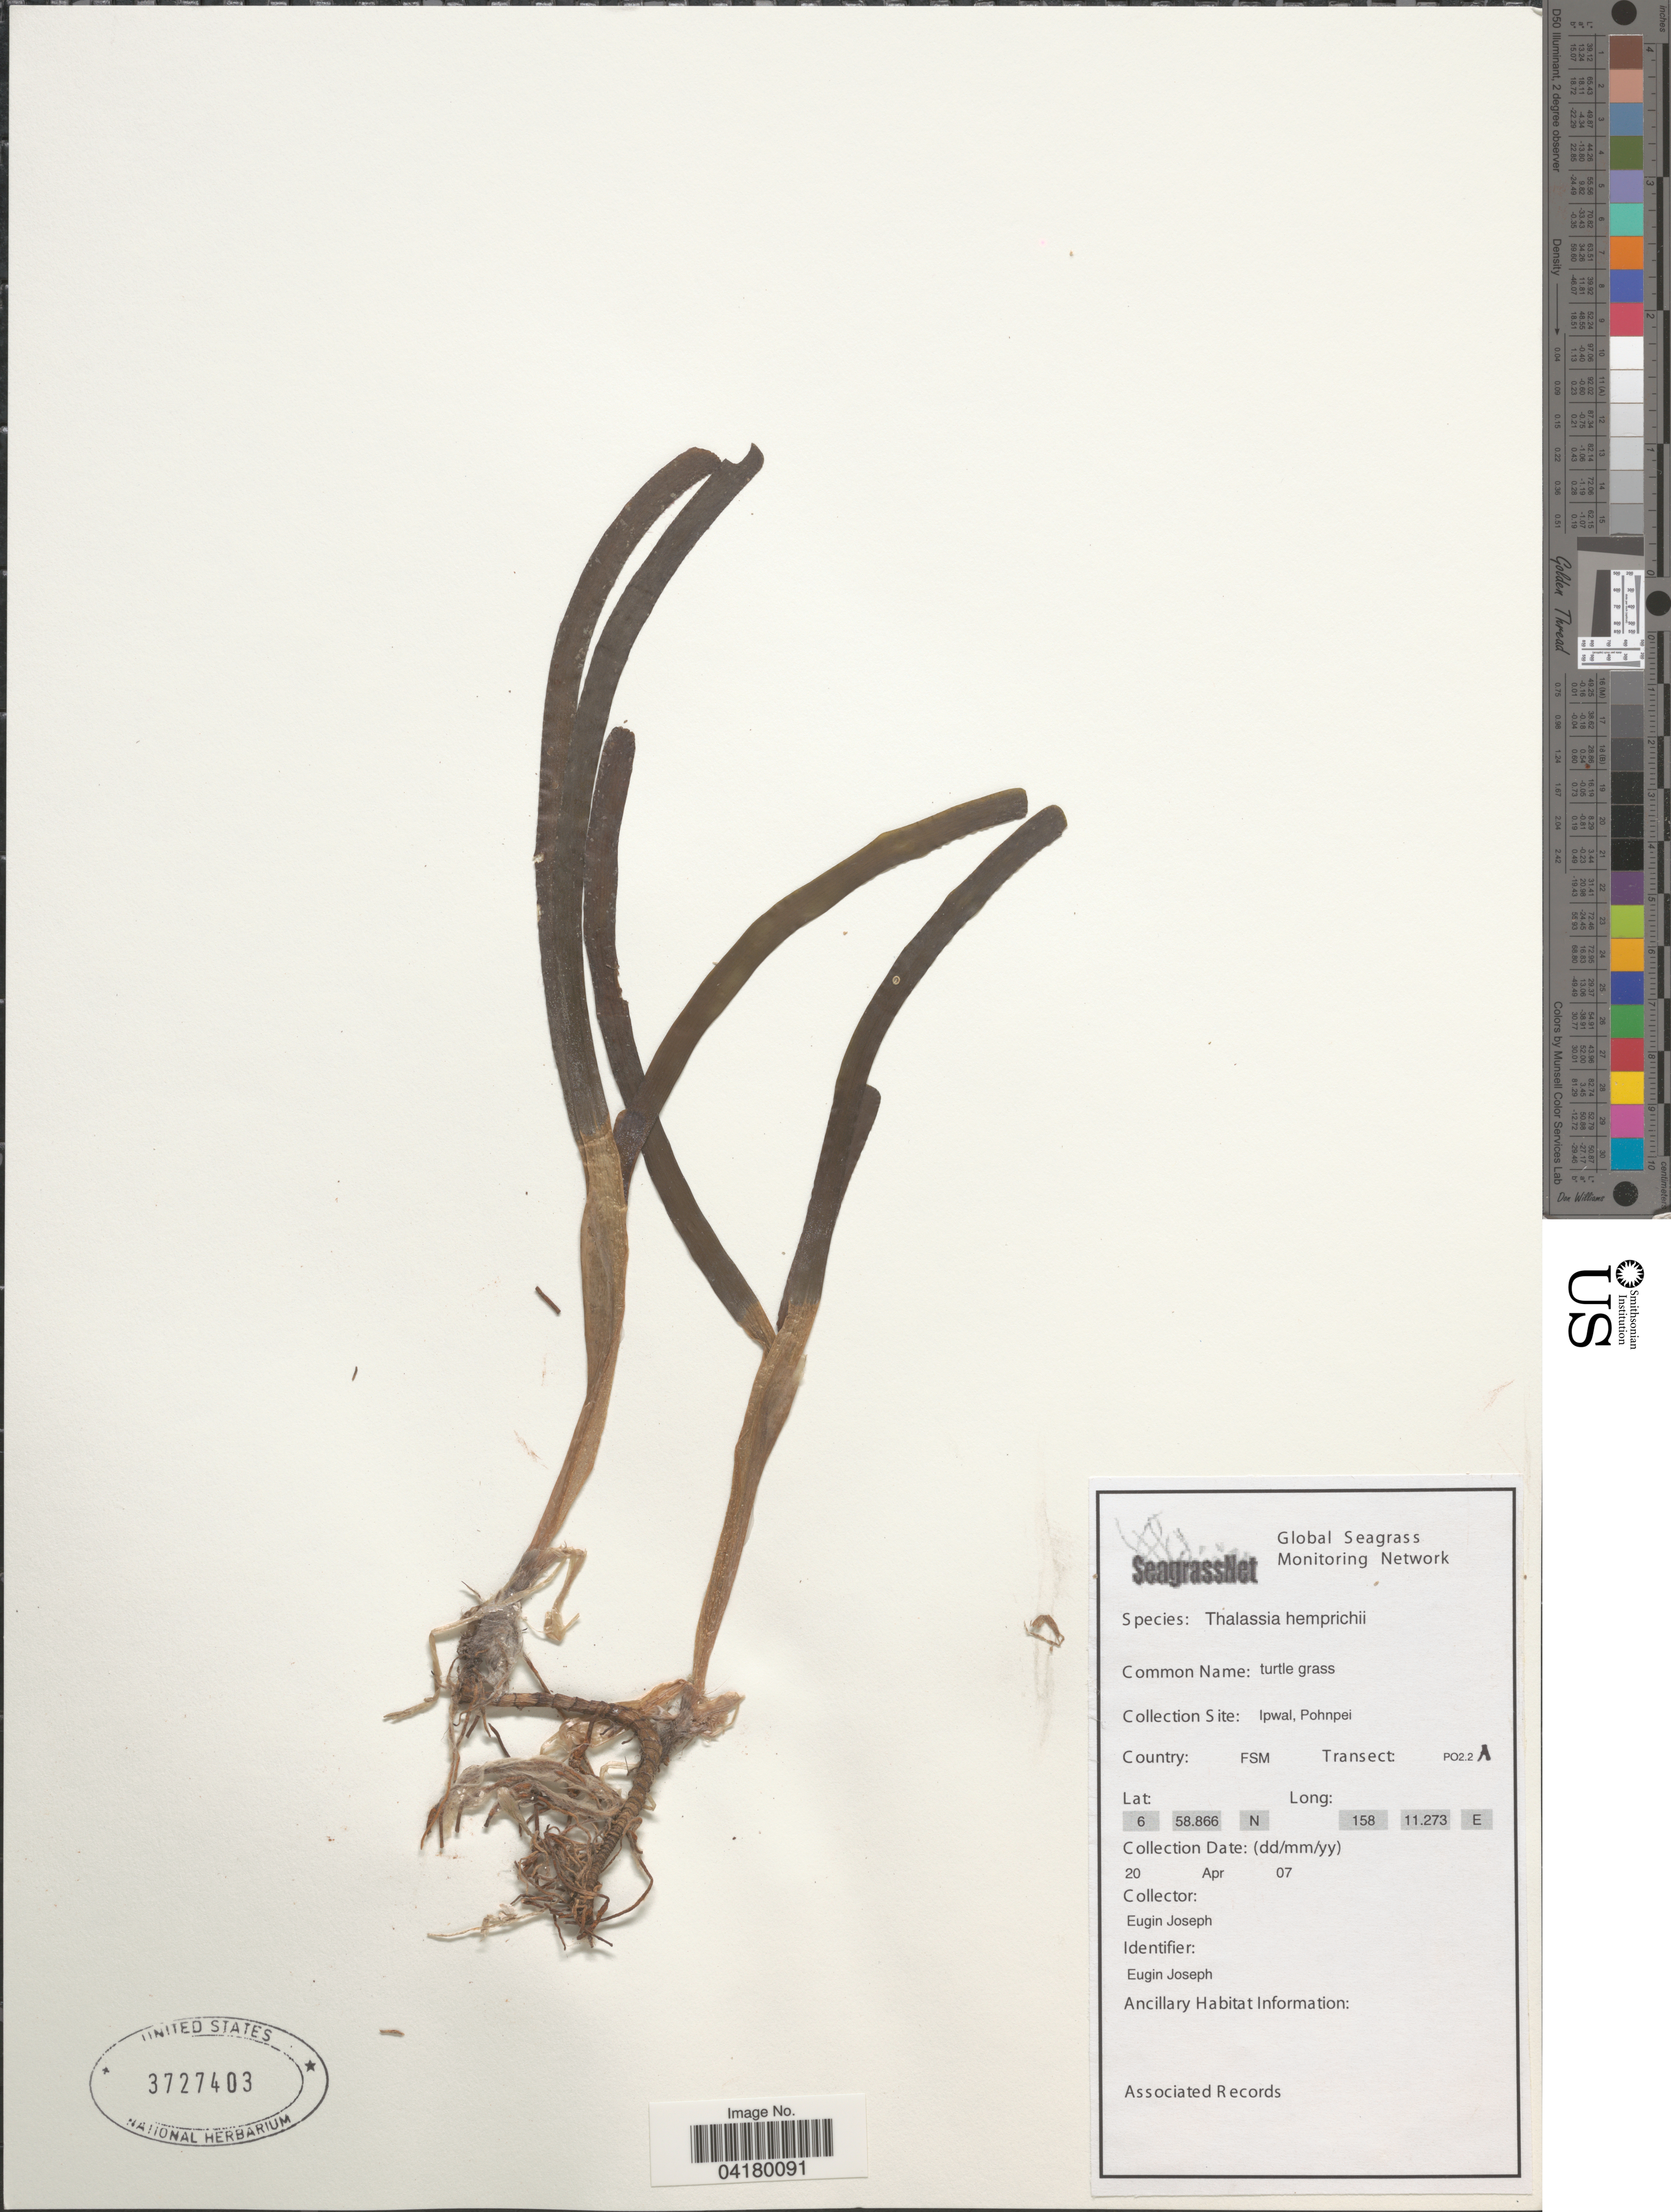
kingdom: Plantae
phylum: Tracheophyta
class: Liliopsida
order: Alismatales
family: Hydrocharitaceae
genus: Thalassia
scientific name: Thalassia hemprichii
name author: Asch.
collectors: E. Joseph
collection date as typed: Transcribed d/m/y: 20/4/7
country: Micronesia, Federated States of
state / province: Pohnpei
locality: Collection Site: Ipwal. Country: FSM. Transect: PO2.2A.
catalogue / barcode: US 3727403